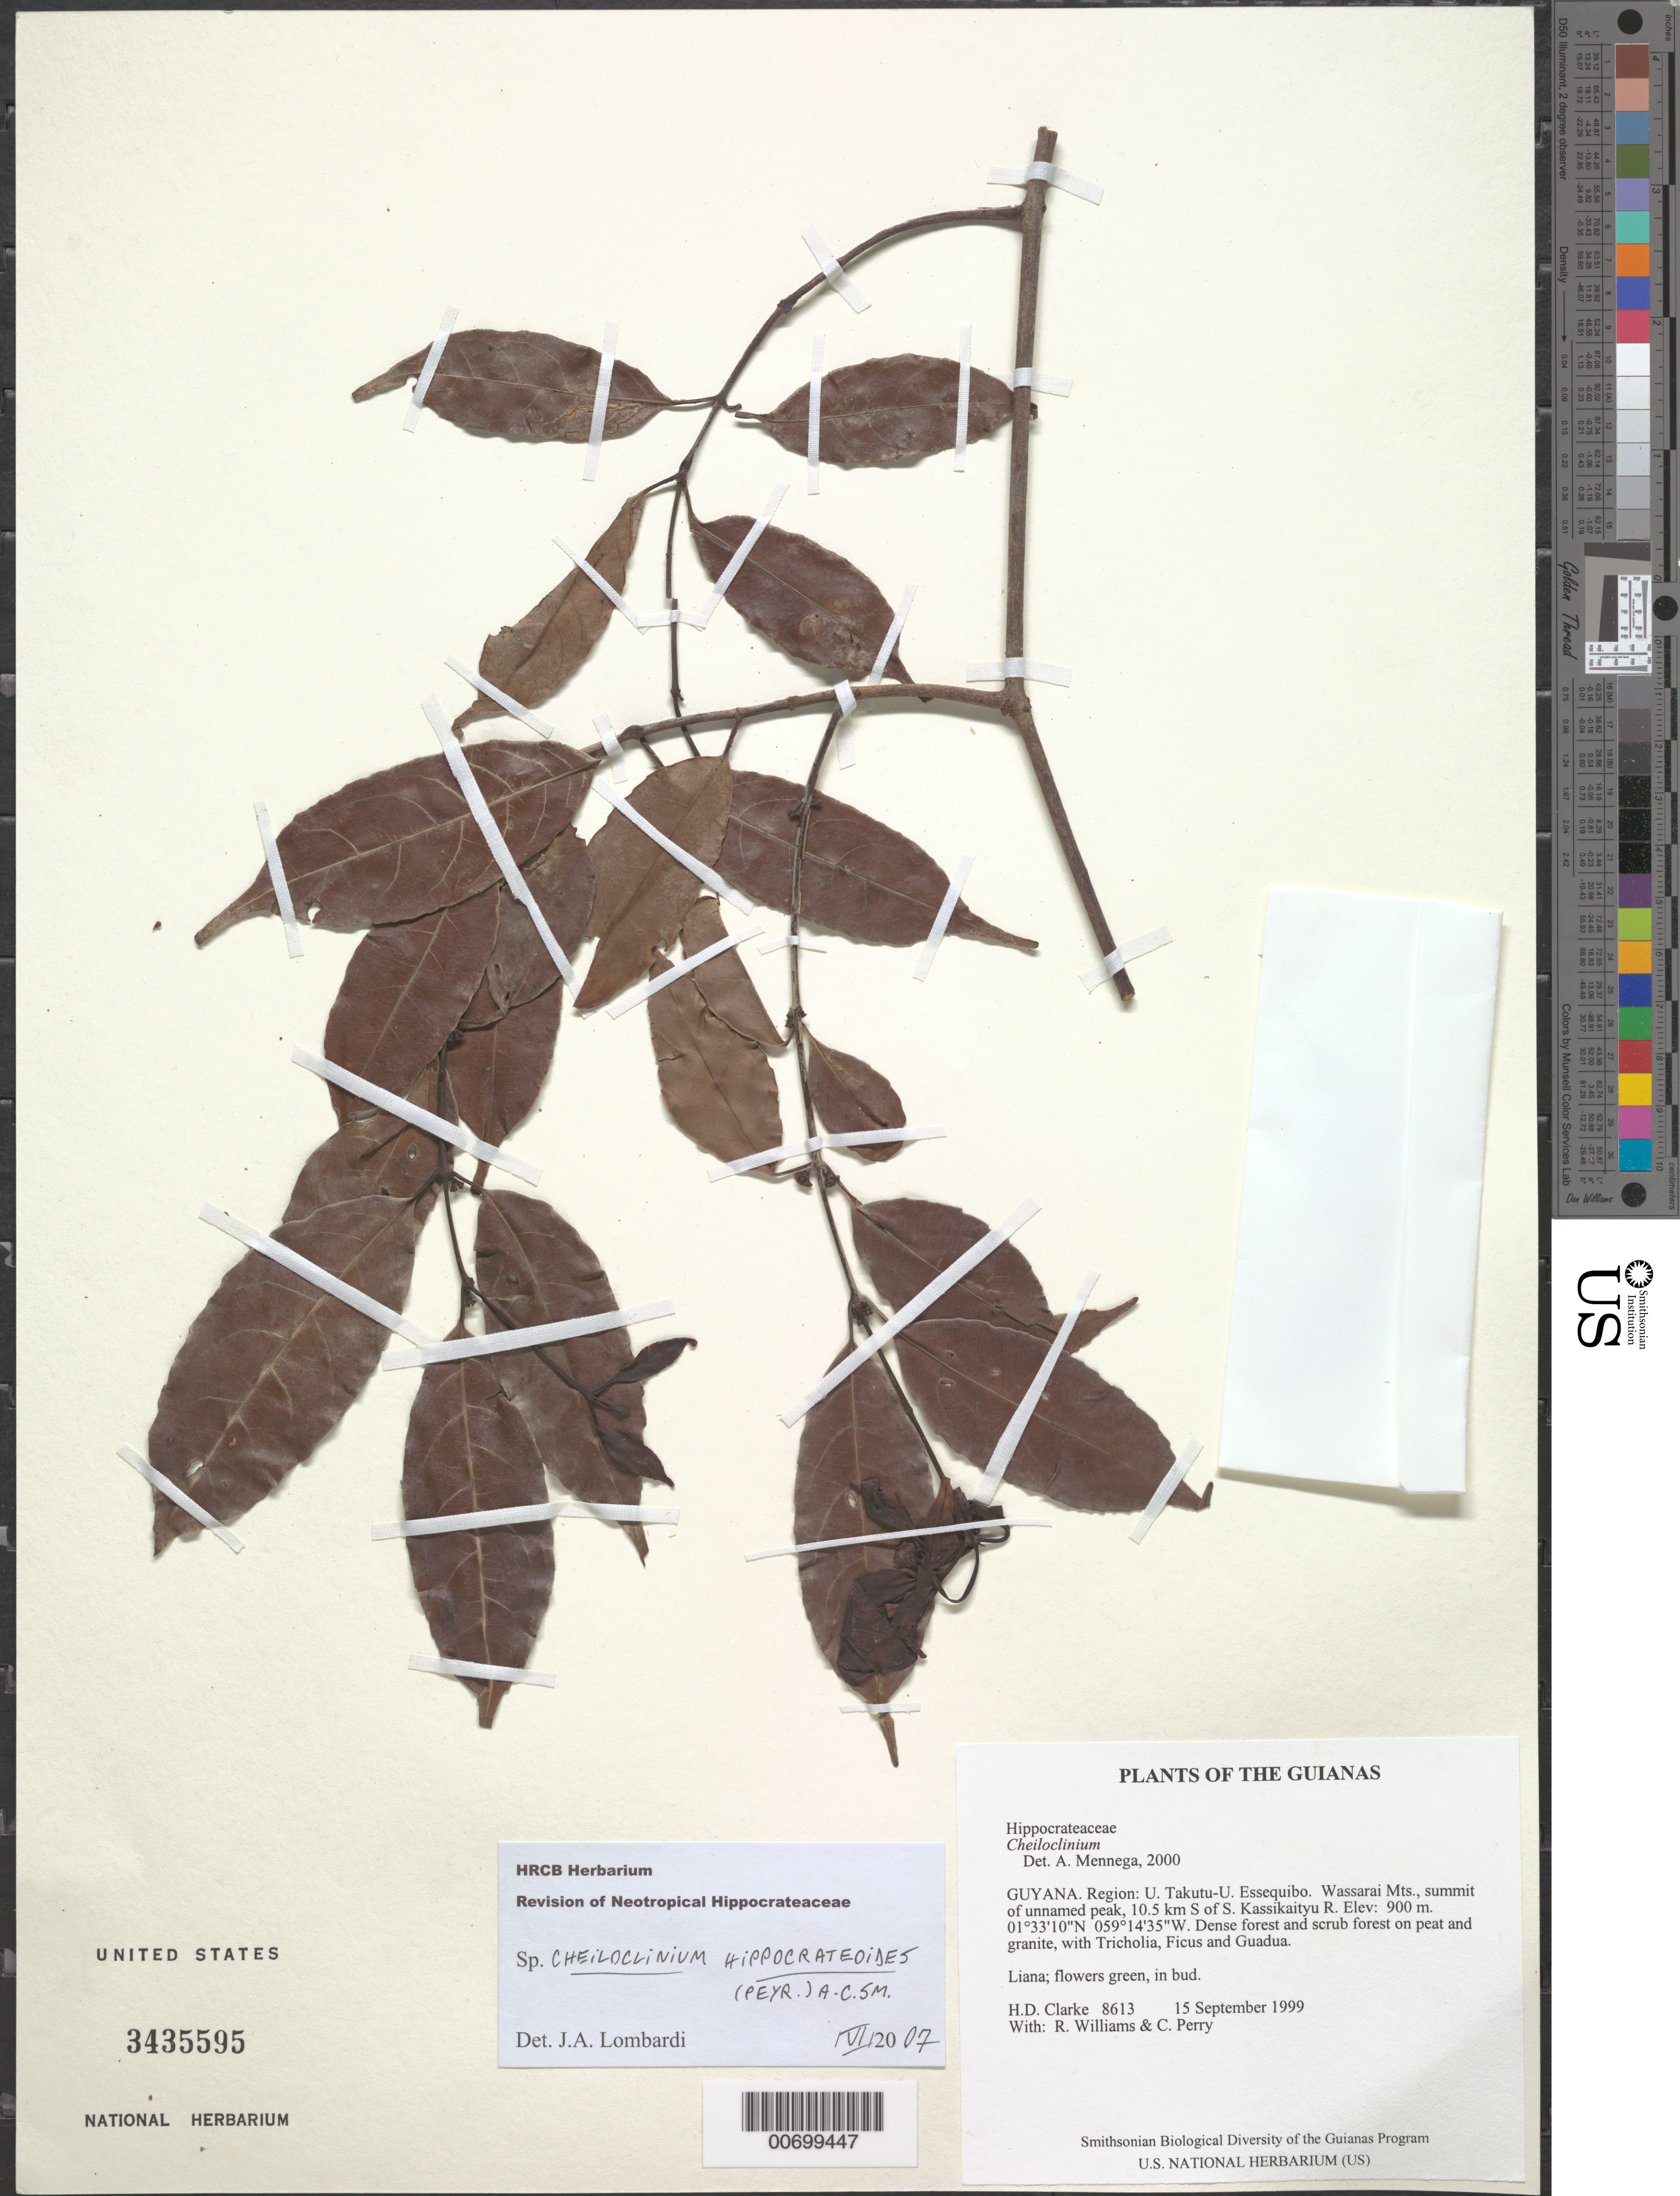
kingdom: Plantae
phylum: Tracheophyta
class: Magnoliopsida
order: Celastrales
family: Celastraceae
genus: Cheiloclinium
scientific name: Cheiloclinium hippocrateoides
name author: (Peyr.) A.C. Sm.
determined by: Lombardi, Julio A.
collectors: H. D. Clarke, R. Williams & C. Perry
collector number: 8613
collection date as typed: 15 September 1999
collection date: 1999-09-15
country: Guyana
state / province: U. Takutu-U. Essequibo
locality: Wassarai Mts., summit of unnamed peak, 10.5 km S of S. Kassikaityu R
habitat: Dense forest and scrub forest on peat and granite, with Tricholia, Ficus and Guadua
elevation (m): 900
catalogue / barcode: US 3435595